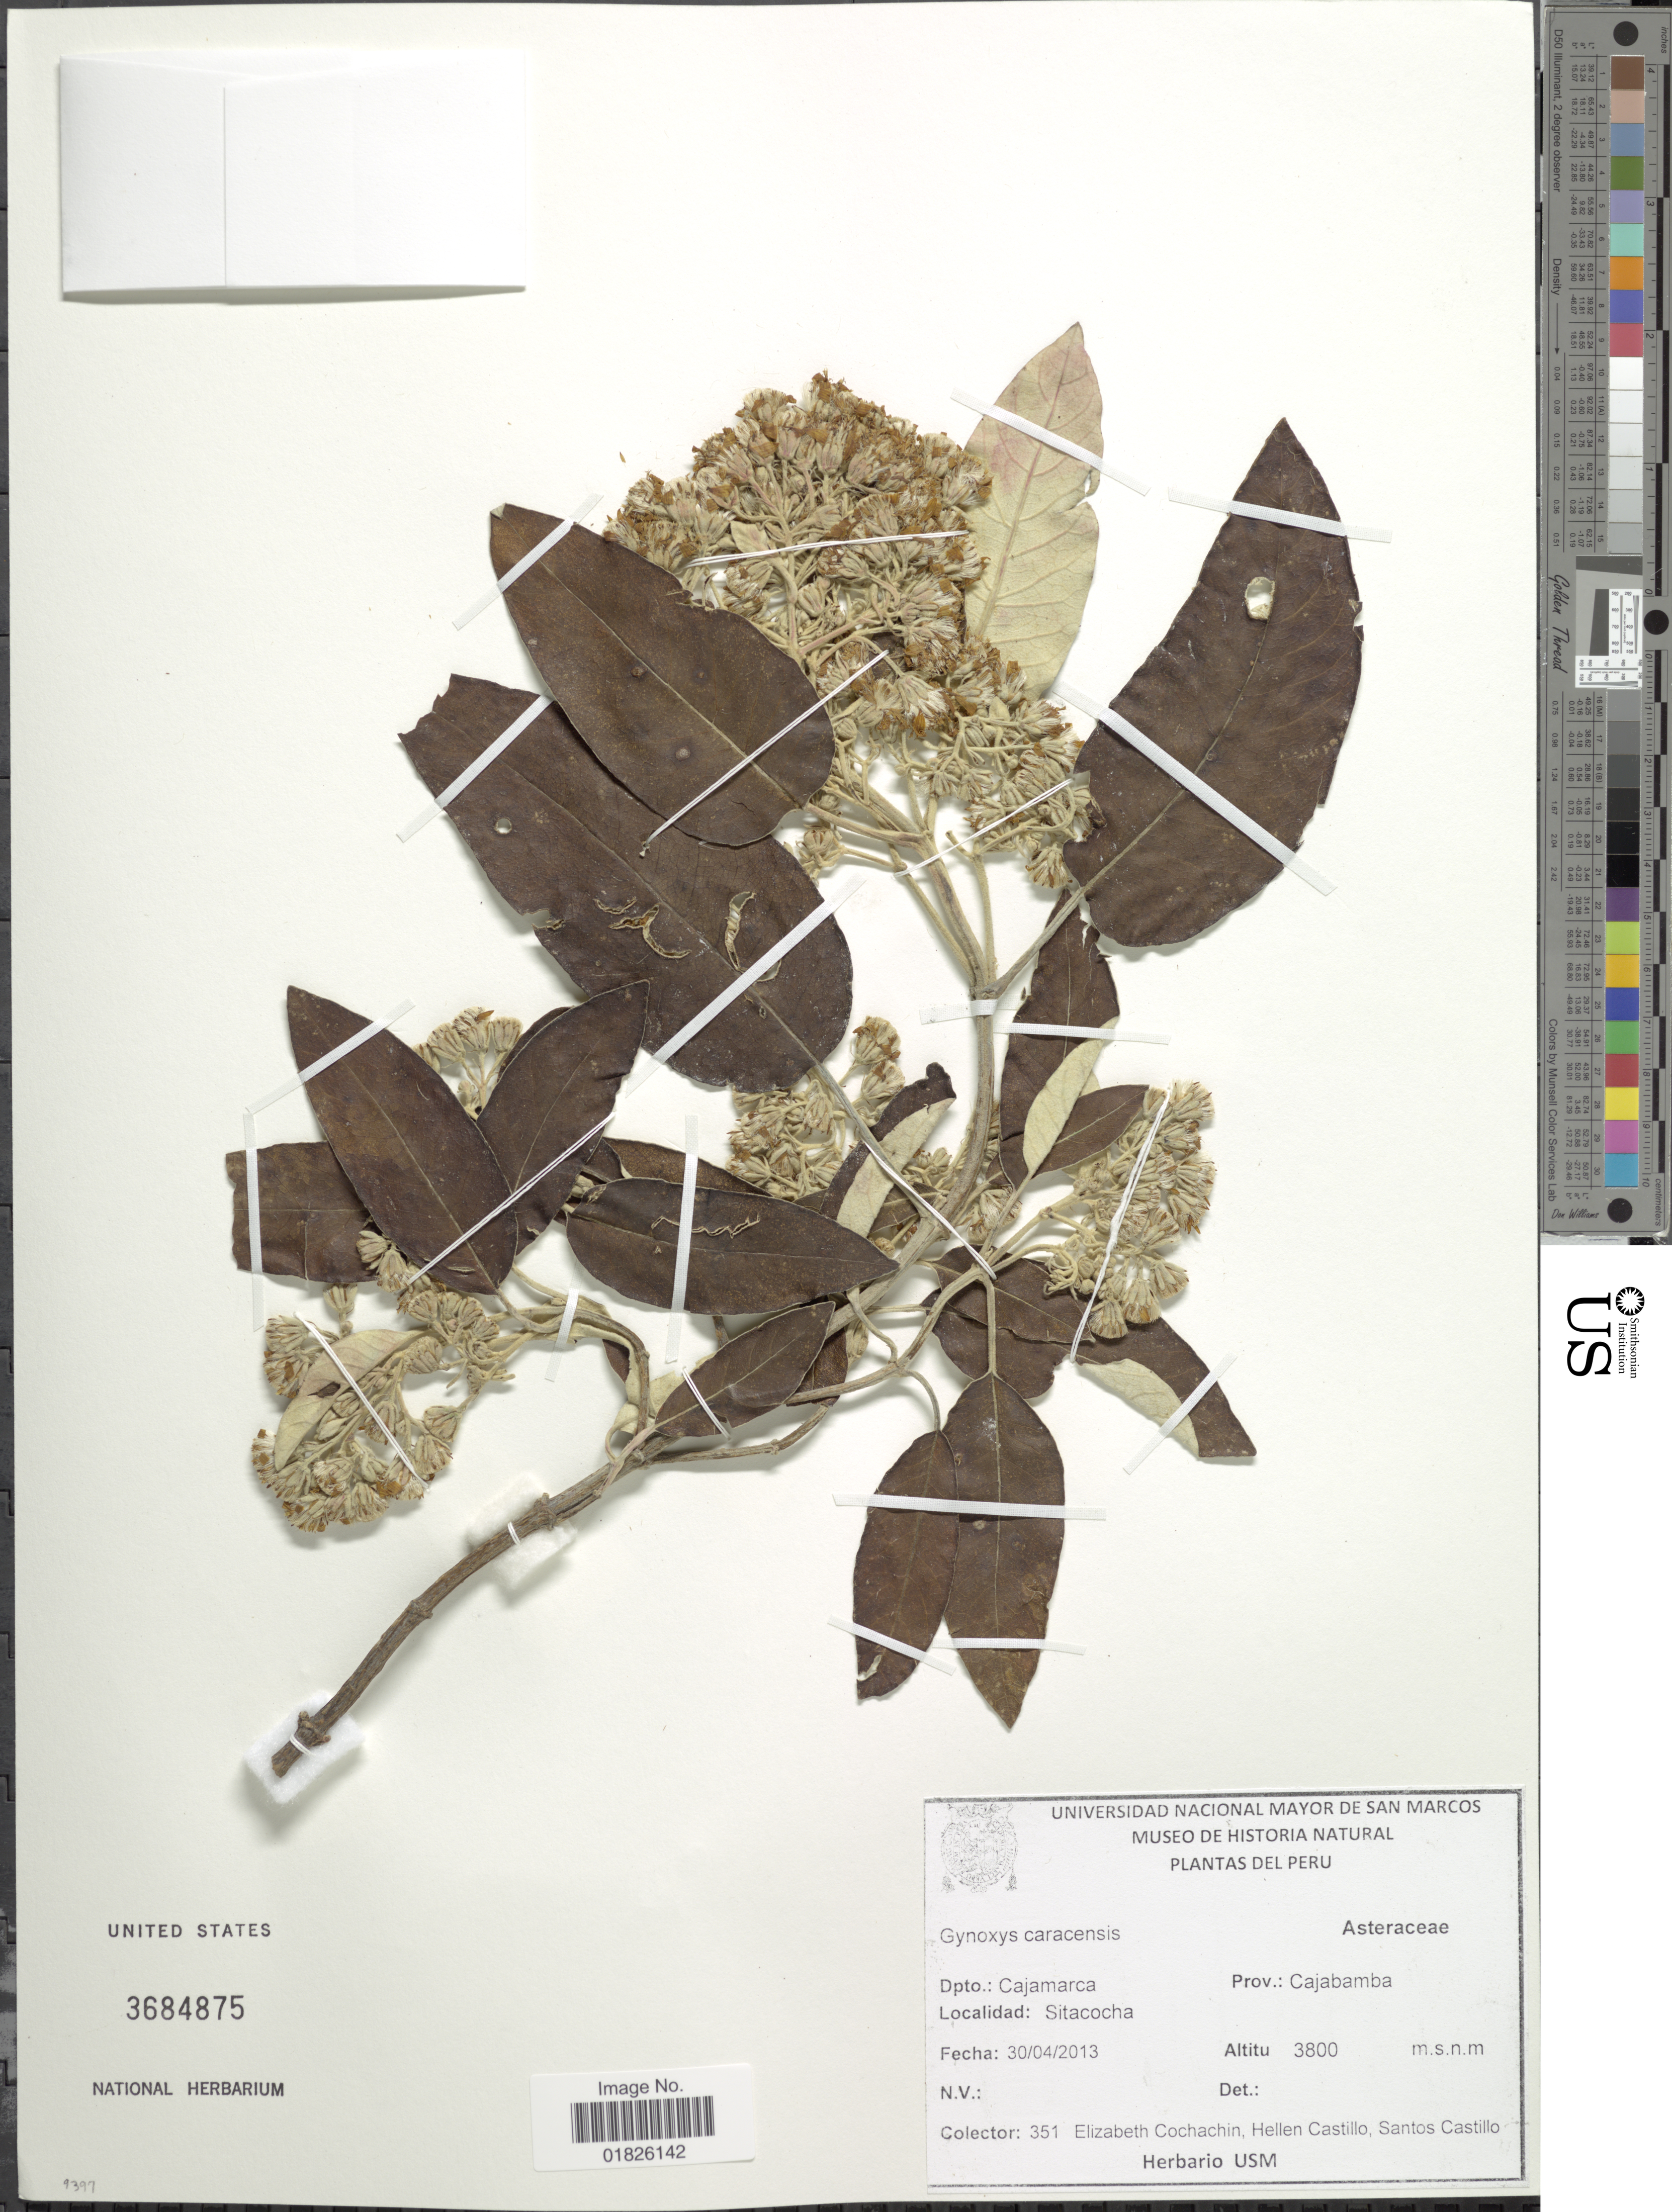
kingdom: Plantae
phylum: Tracheophyta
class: Magnoliopsida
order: Asterales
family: Asteraceae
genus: Gynoxys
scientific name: Gynoxys caracensis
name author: Muschl.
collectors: E. Cochachin Guerrero, H. Castillo & S. Castillo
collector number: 351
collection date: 2013-04-30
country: Peru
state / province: Cajamarca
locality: Prov. Cajabamba. Sitacocha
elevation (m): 3800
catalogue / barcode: US 3684875